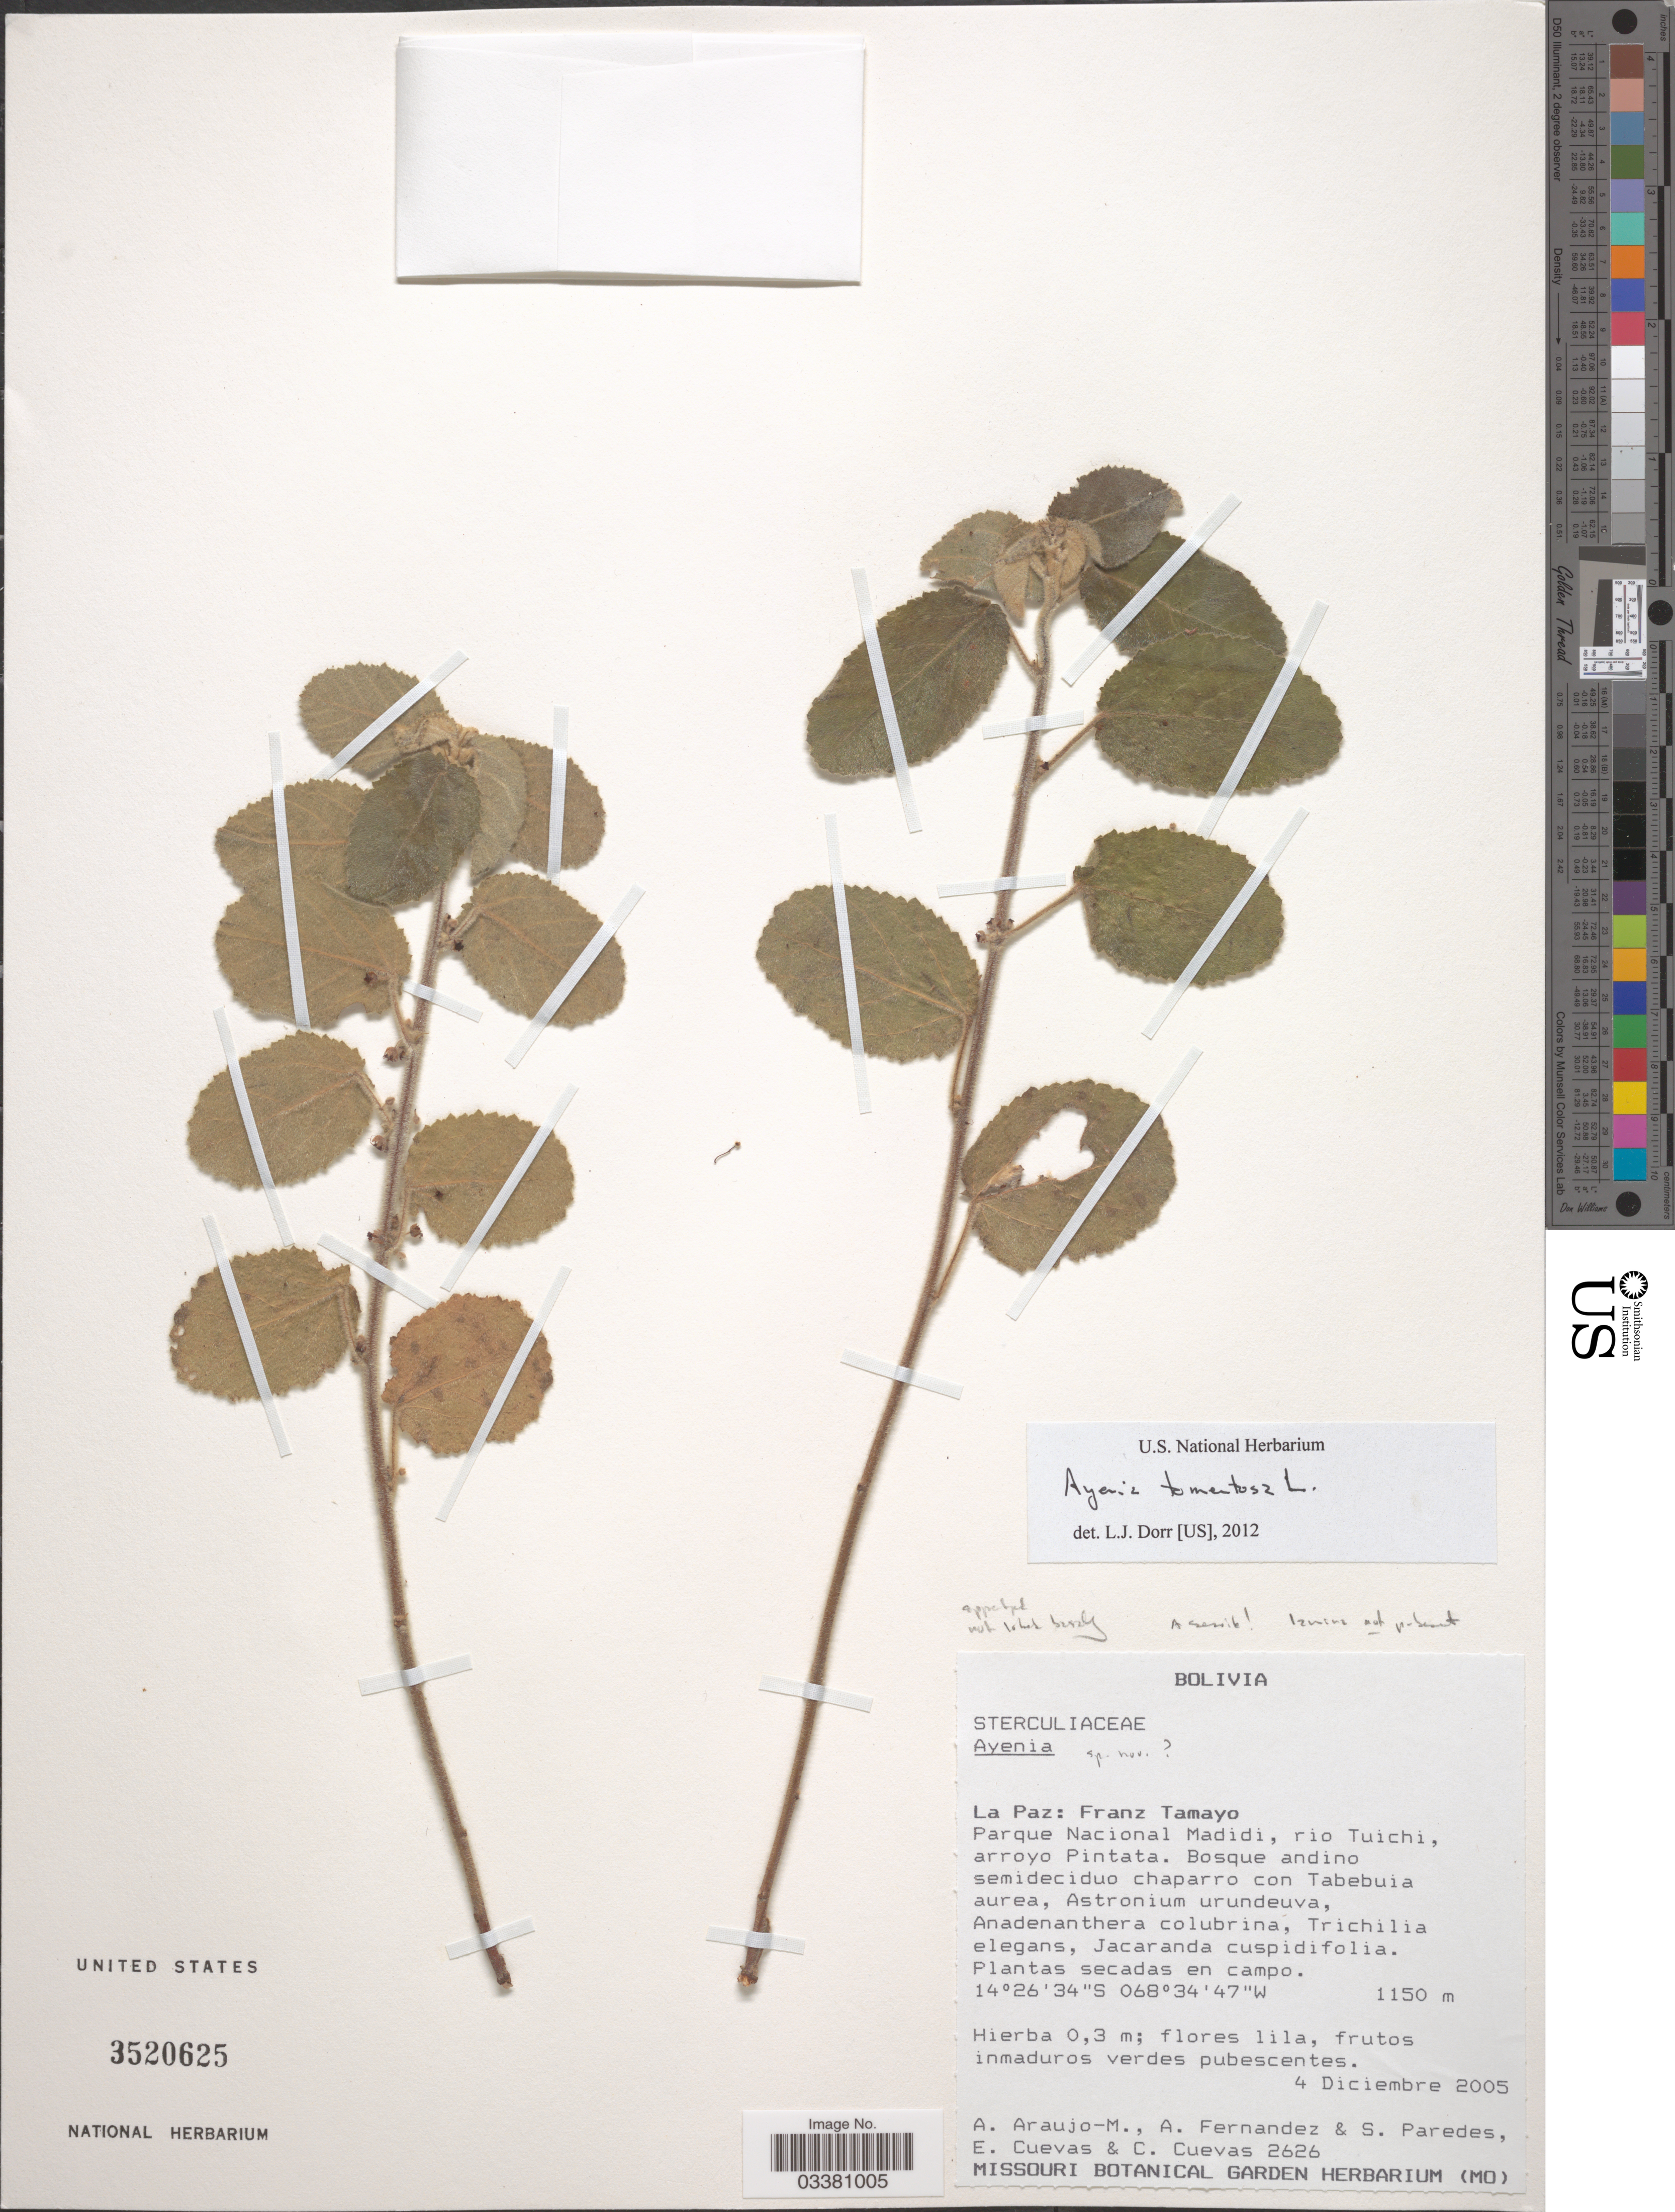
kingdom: Plantae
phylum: Tracheophyta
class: Magnoliopsida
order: Malvales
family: Malvaceae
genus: Ayenia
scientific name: Ayenia tomentosa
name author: L.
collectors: A. Araujo-M., A. Fernandez, S. Paredes, E. Cuevas & C. Cuevas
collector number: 2626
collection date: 2005-12-04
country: Bolivia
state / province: La Paz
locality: Franz Tamayo. Parque Nacional Madidi, rio Tuichi, arroyo Pintata.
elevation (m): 1150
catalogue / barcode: US 3520625